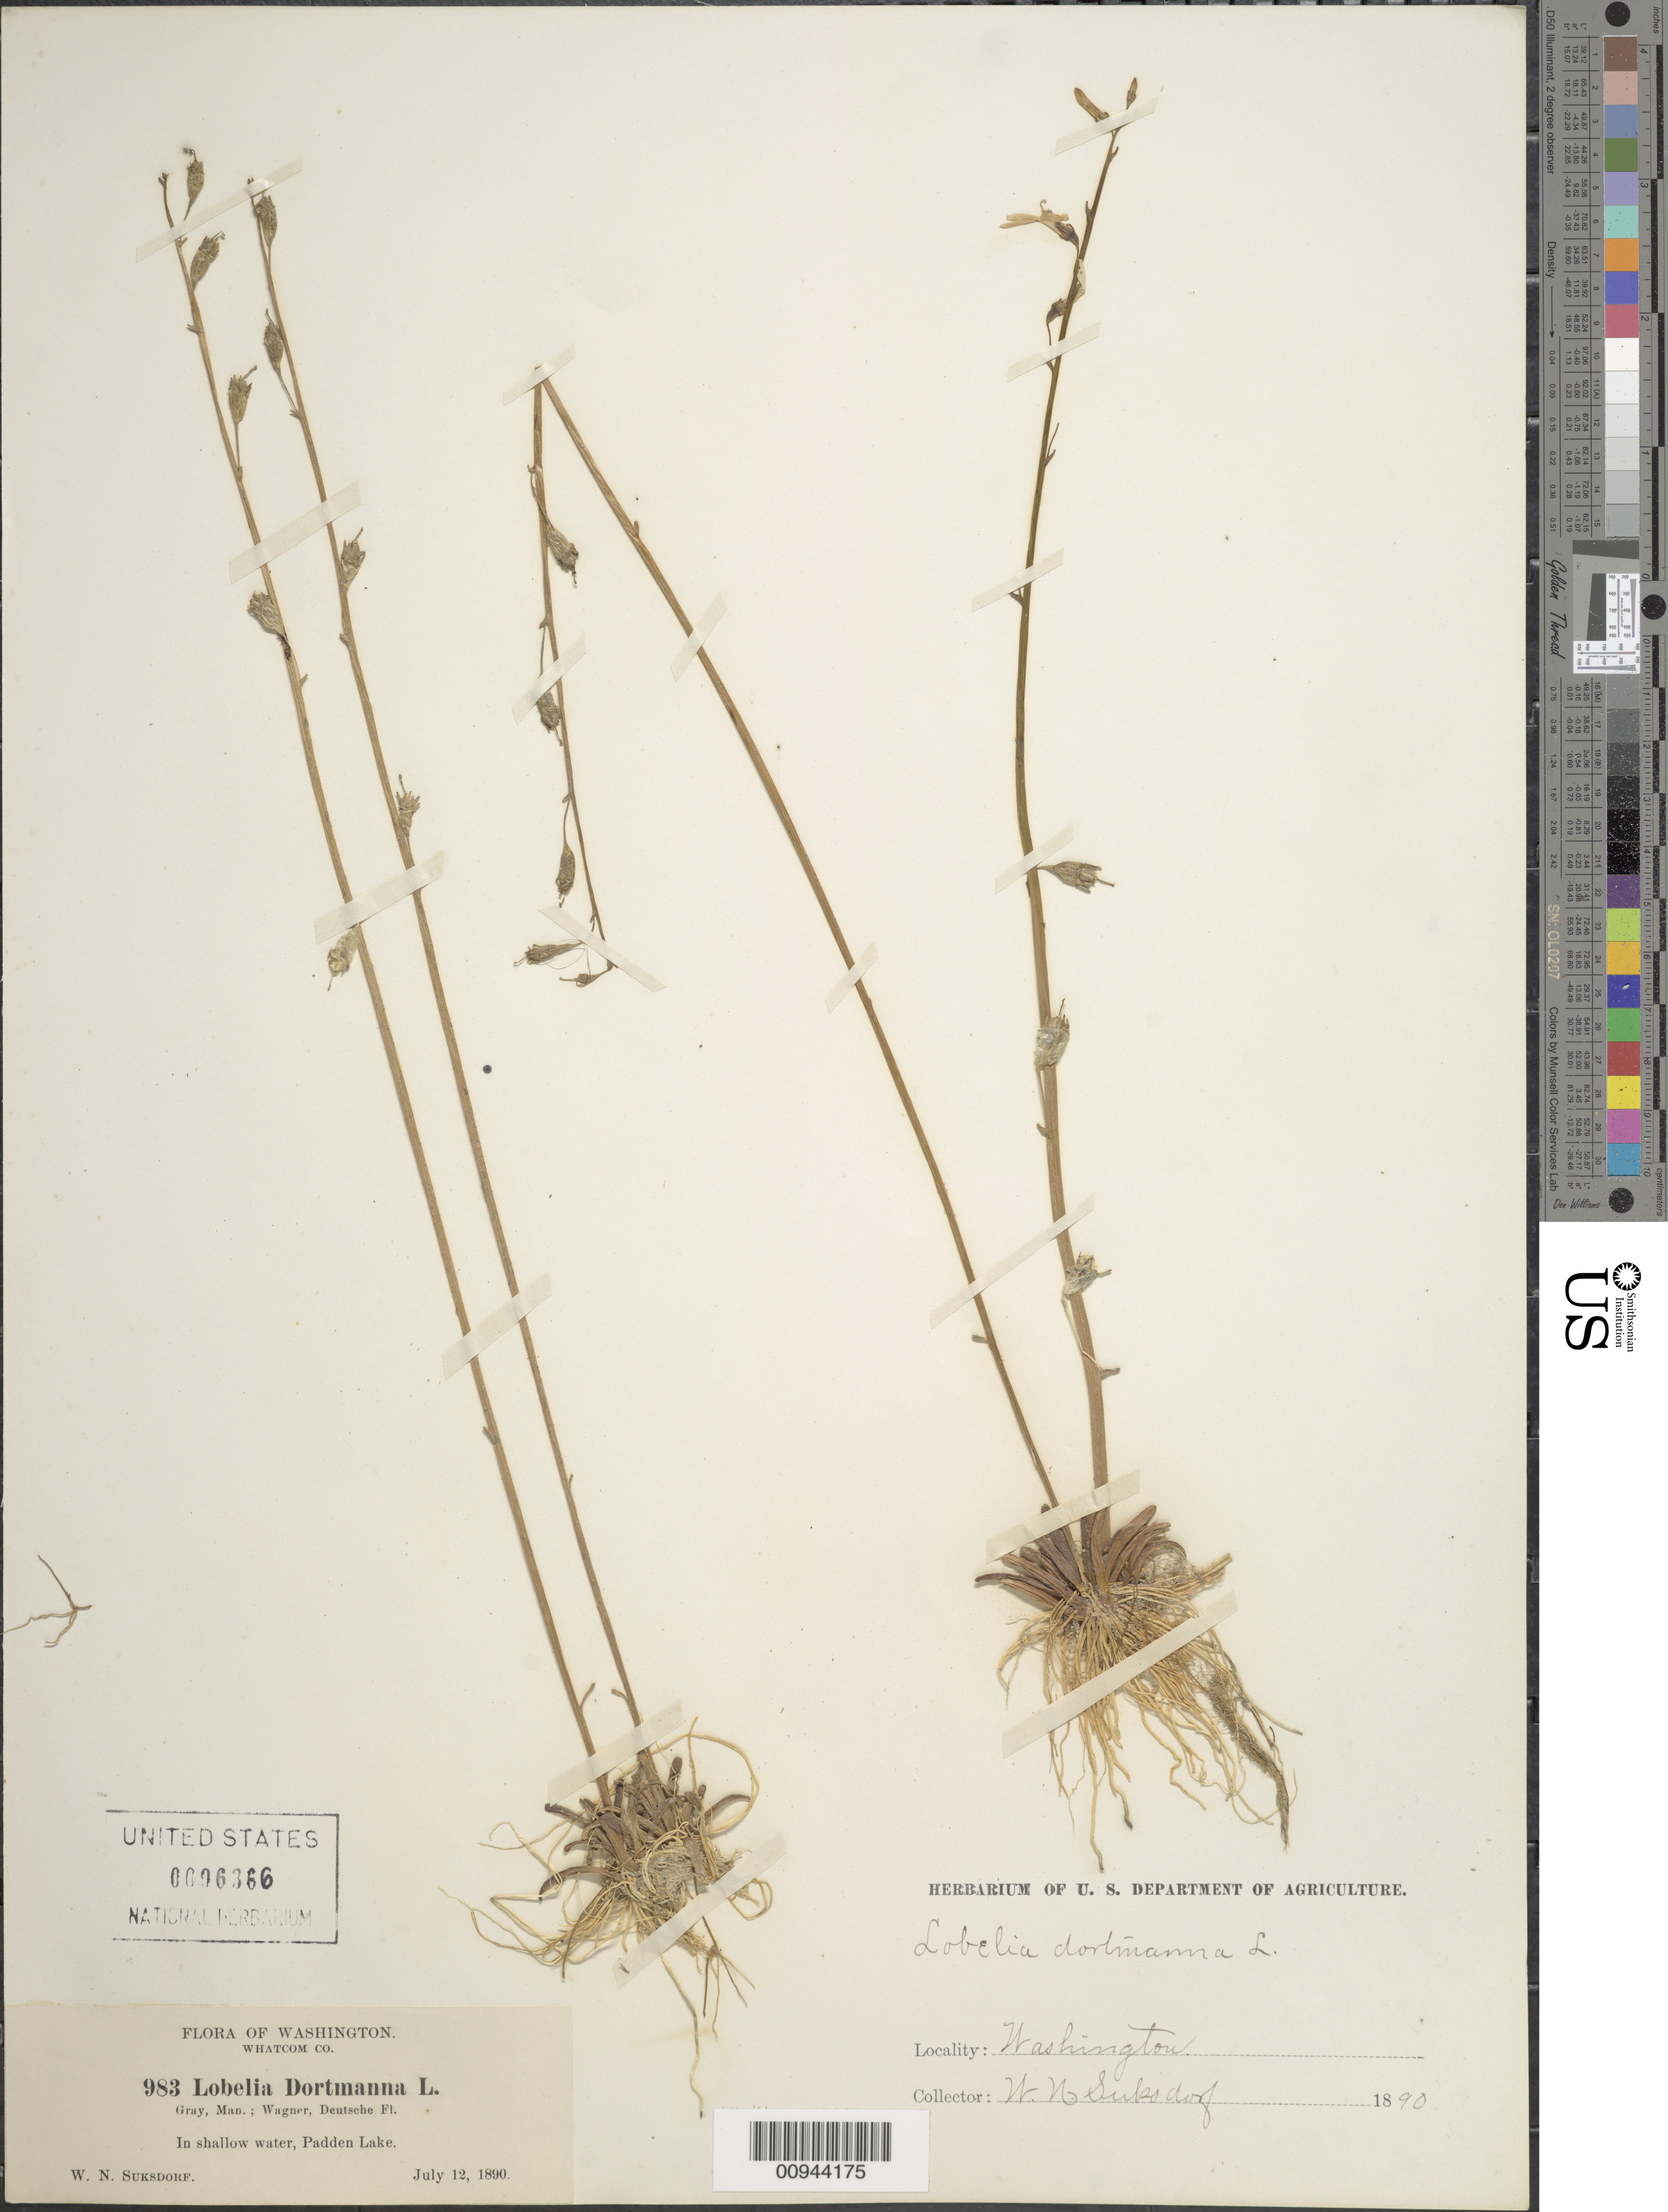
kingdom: Plantae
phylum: Tracheophyta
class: Magnoliopsida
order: Asterales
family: Campanulaceae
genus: Lobelia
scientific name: Lobelia dortmanna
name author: L.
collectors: W. N. Suksdorf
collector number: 983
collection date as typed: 12 Jul 1890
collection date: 1890-07-12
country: United States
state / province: Washington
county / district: Whatcom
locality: Padden Lake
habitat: shallow water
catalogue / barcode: US 96366